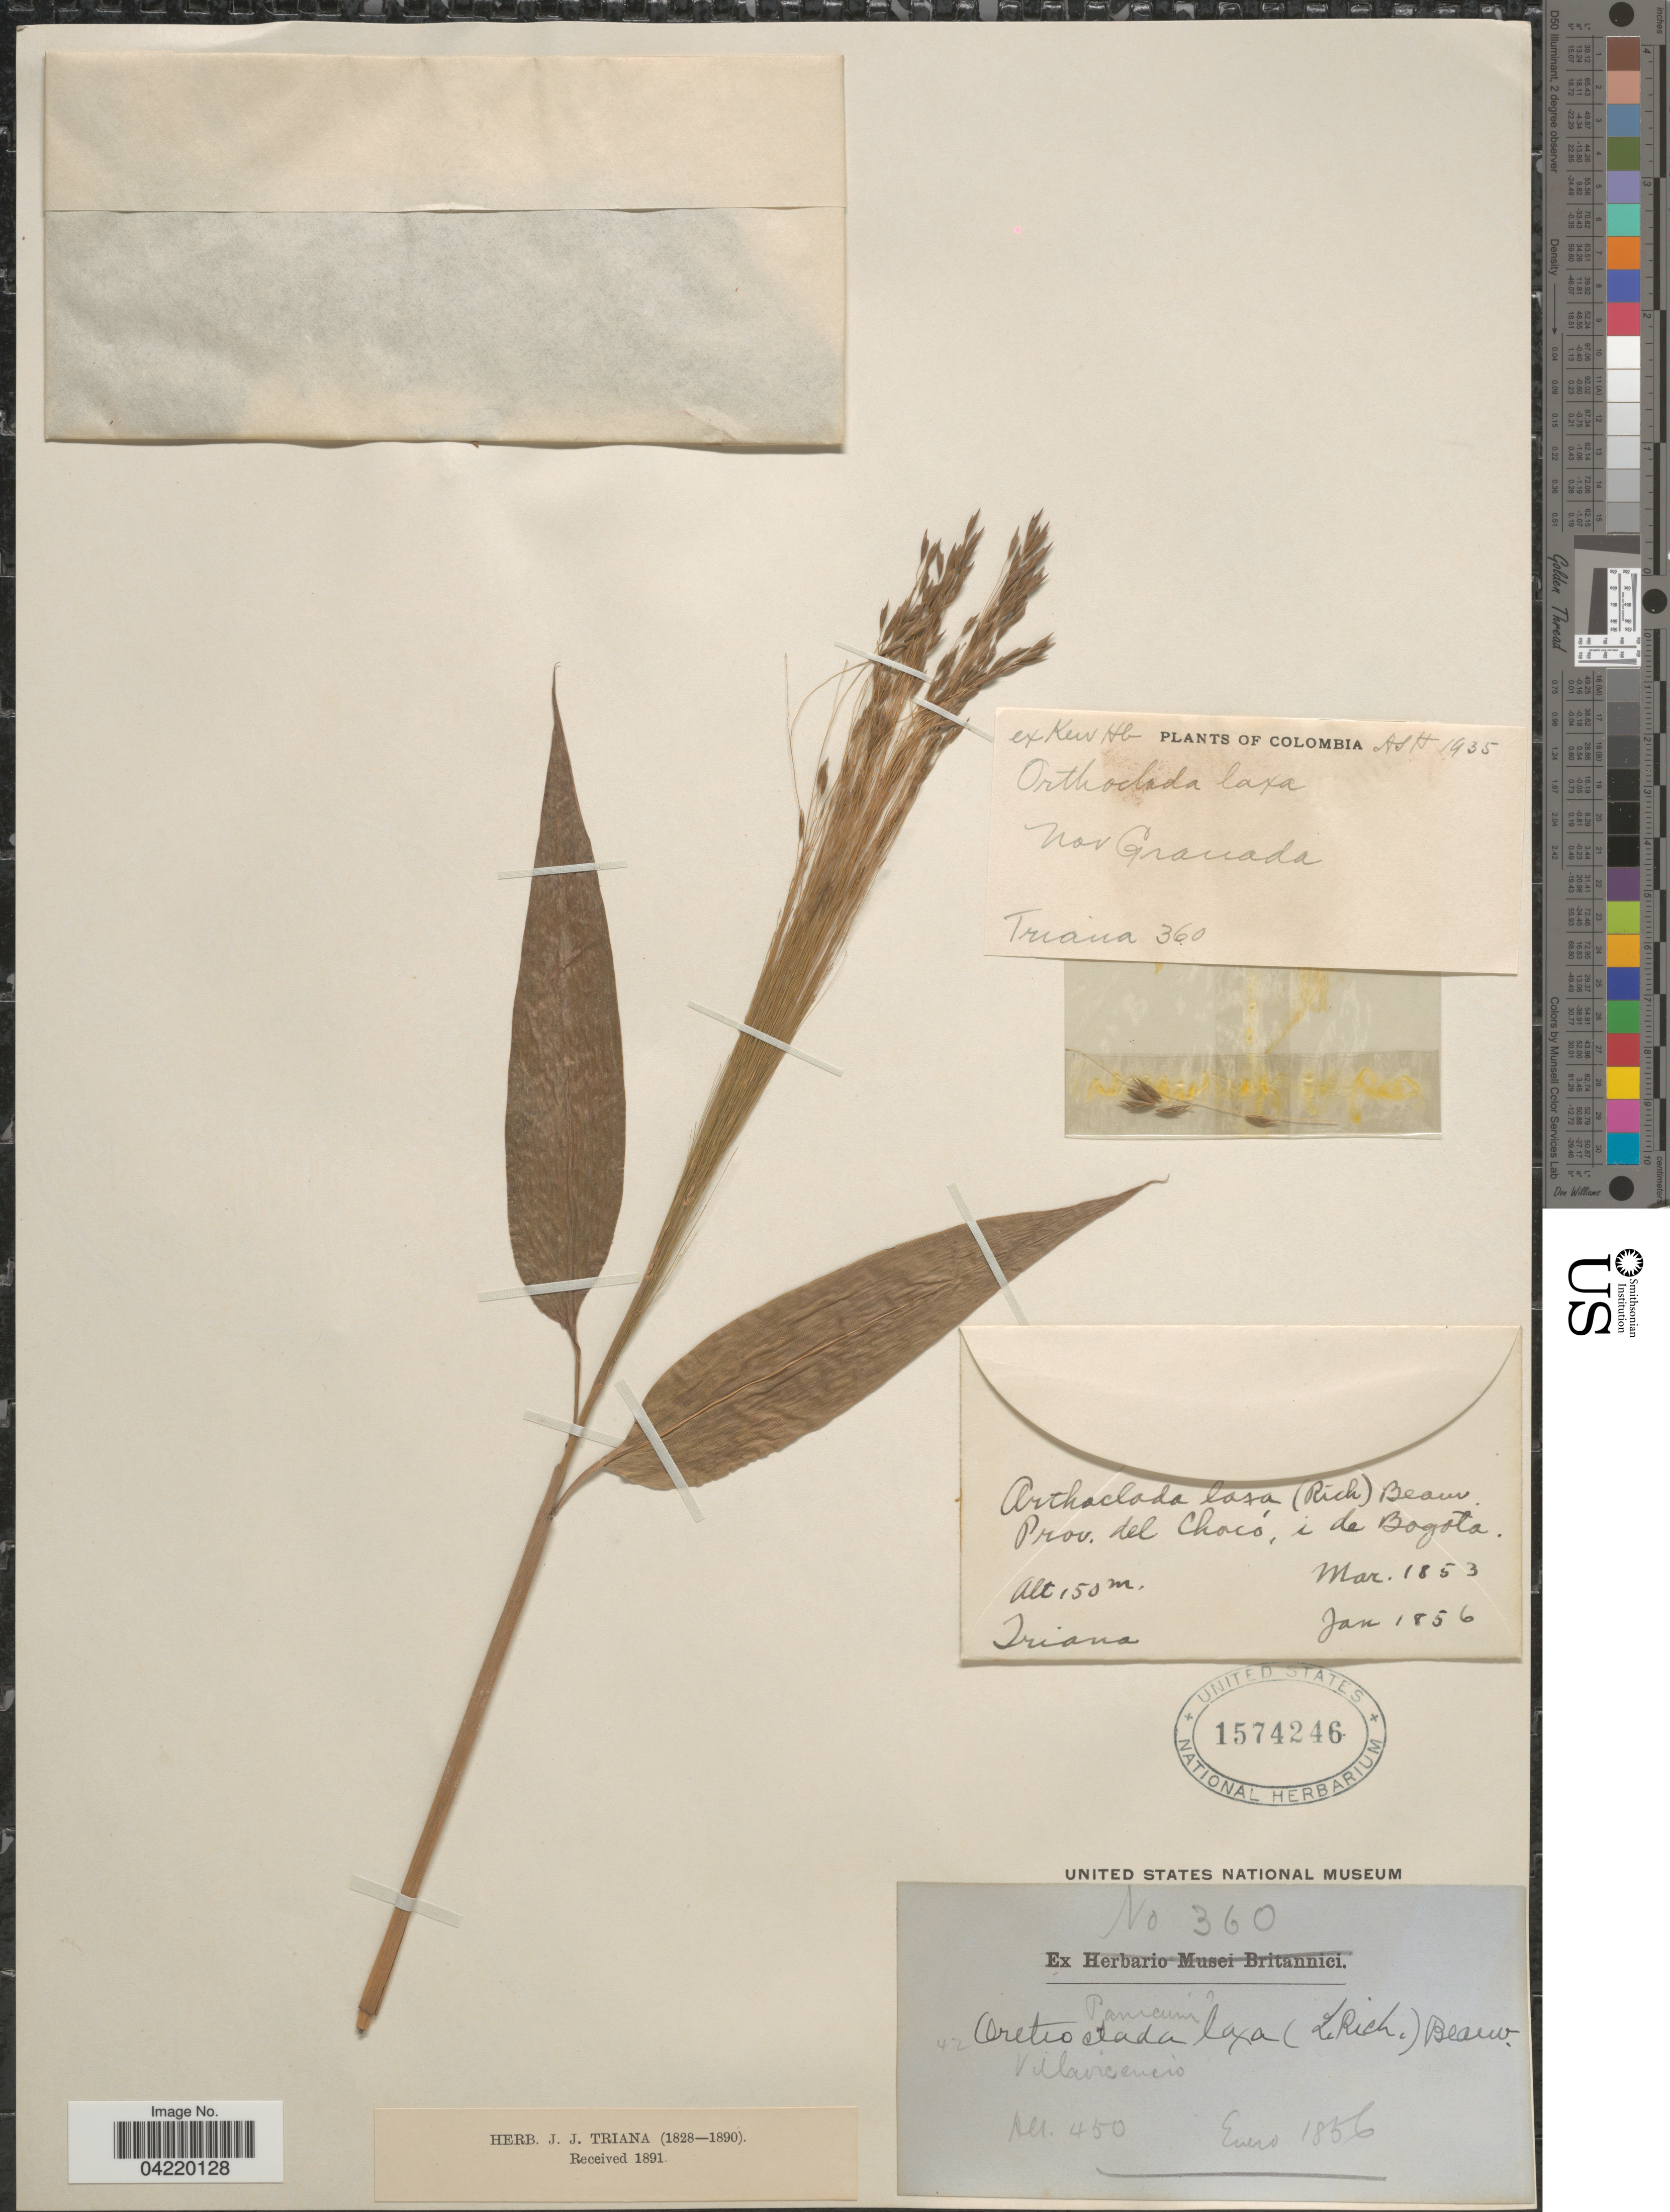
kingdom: Plantae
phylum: Tracheophyta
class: Liliopsida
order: Poales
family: Poaceae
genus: Orthoclada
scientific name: Orthoclada laxa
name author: P. Beauv.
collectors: Triana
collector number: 360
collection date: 1853-03/1856-01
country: Colombia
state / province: Chocó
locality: Nov Granada. Bogota.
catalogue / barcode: US 1574246